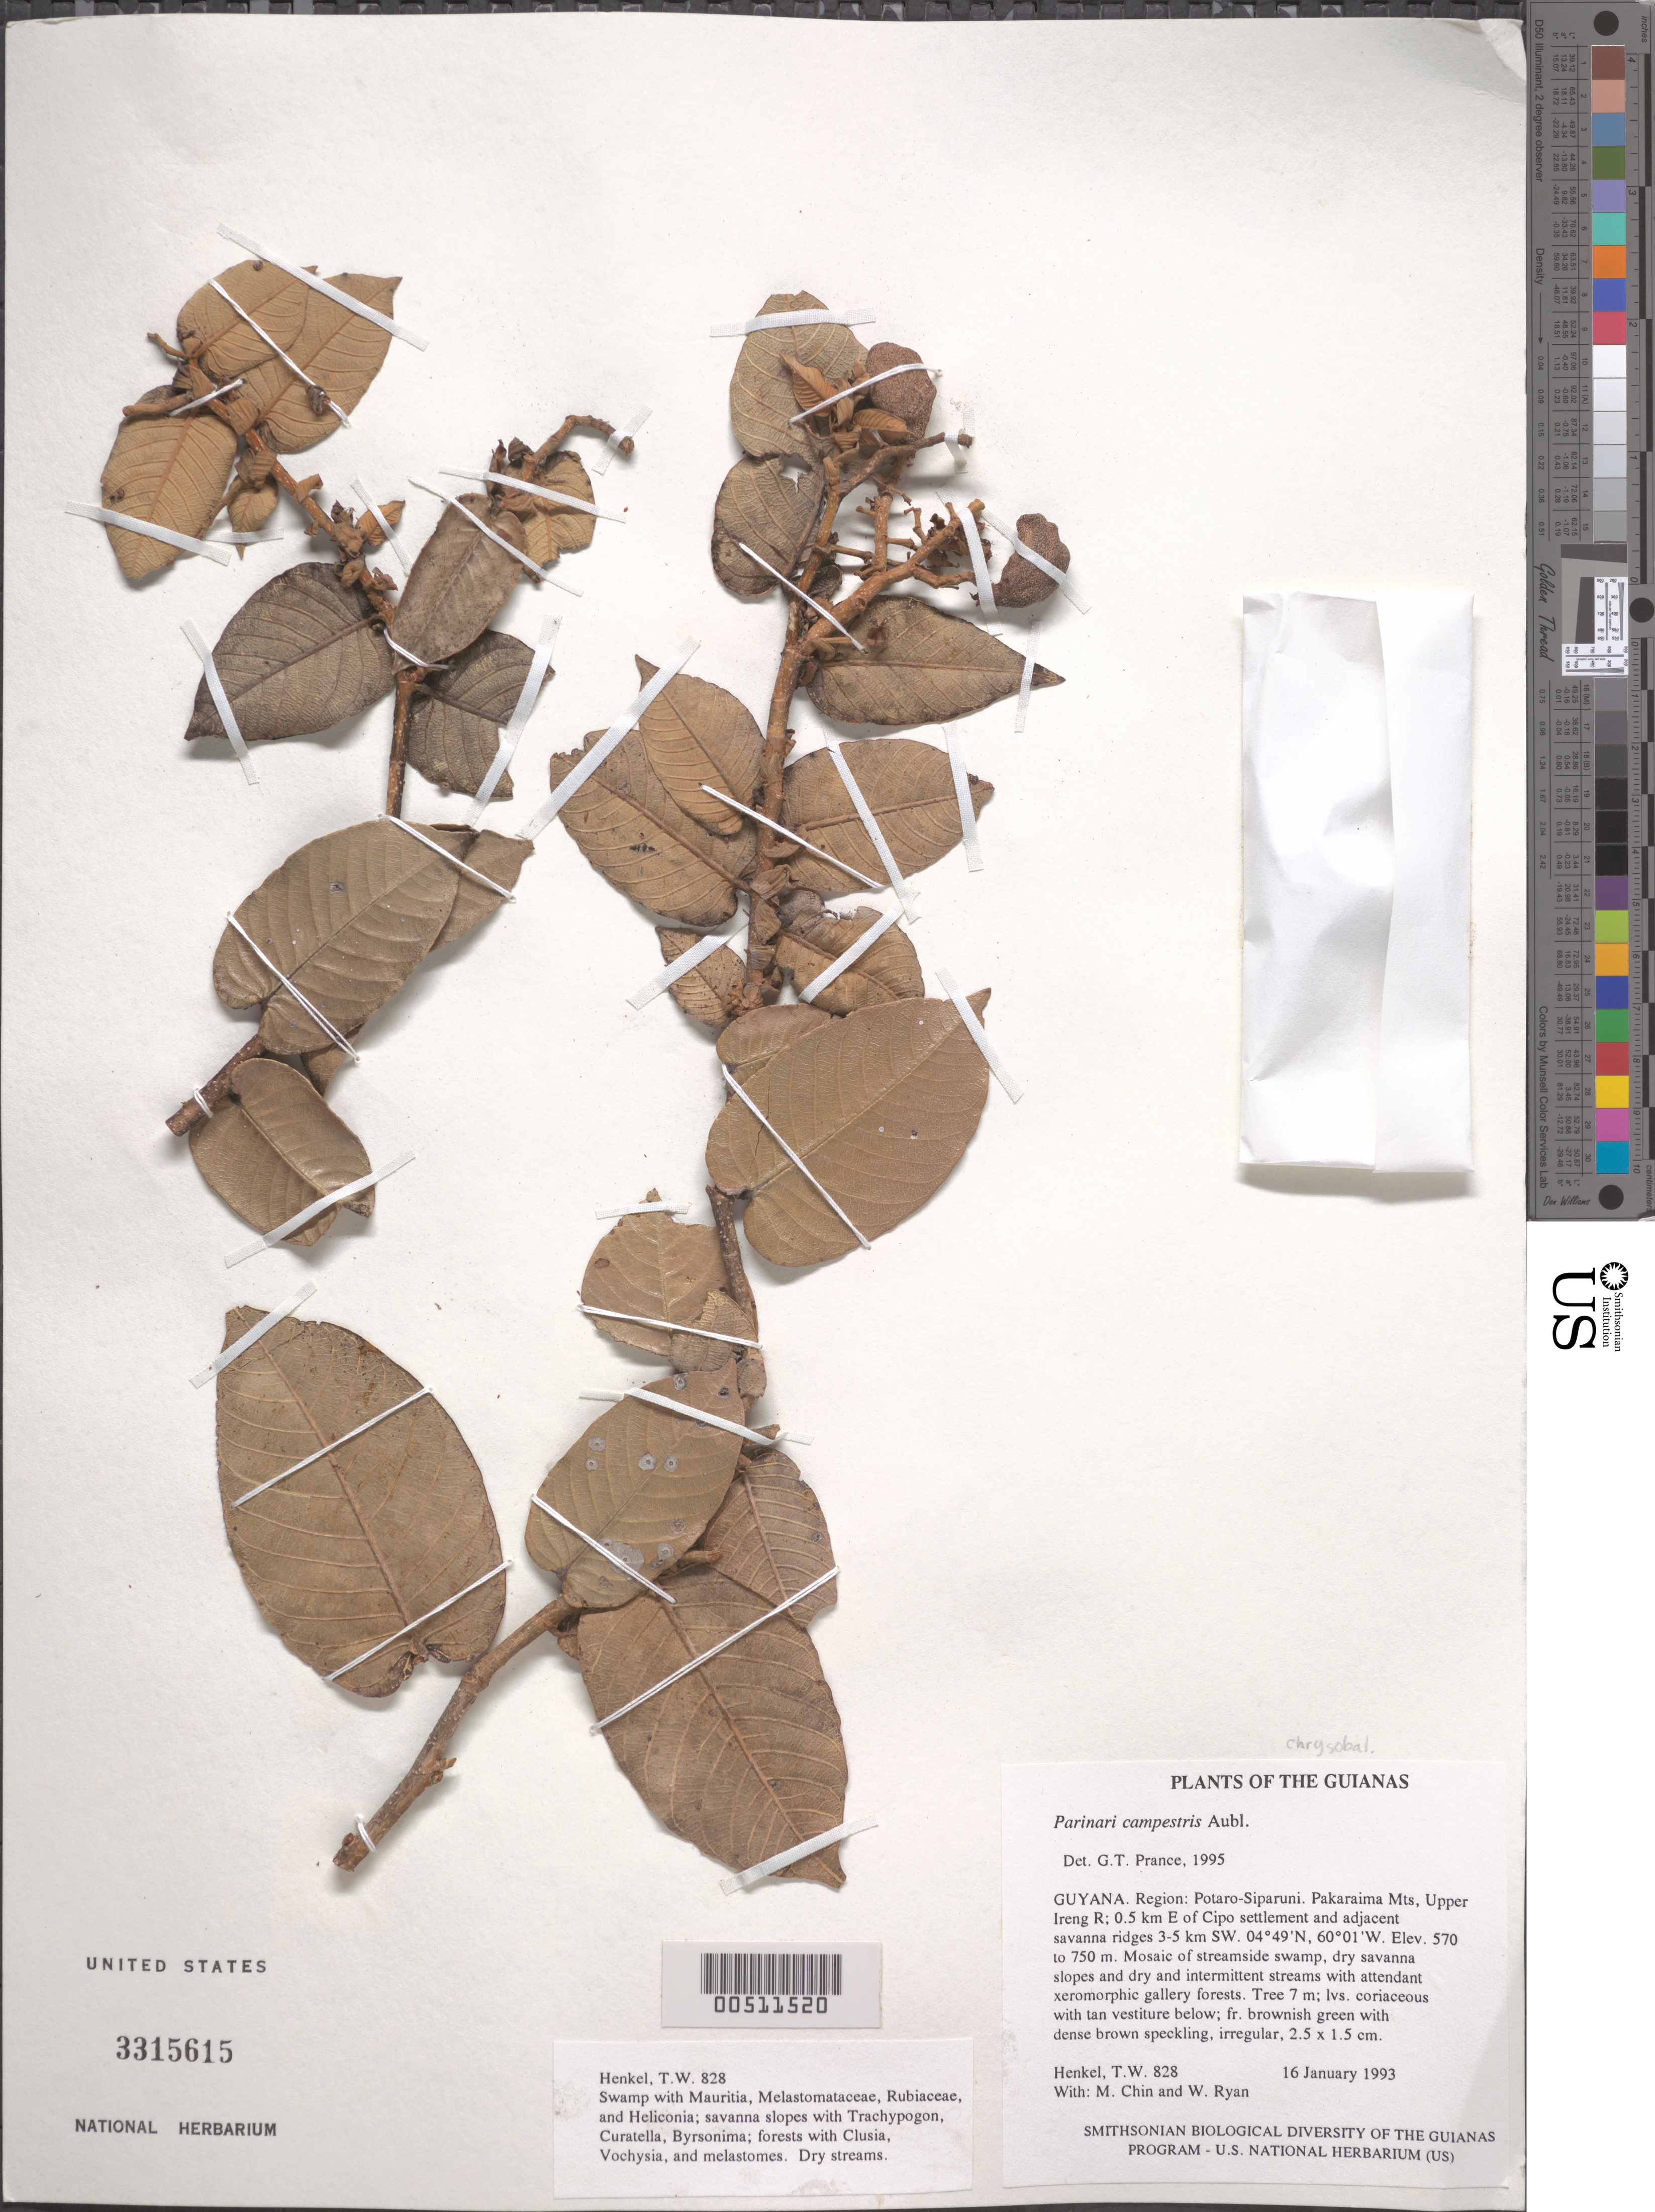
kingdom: Plantae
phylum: Tracheophyta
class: Magnoliopsida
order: Malpighiales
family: Chrysobalanaceae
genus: Parinari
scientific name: Parinari campestris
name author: Aubl.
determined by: Prance, G. T.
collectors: T. Henkel, M. Chin & W. Ryan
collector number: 828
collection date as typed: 16 January 1993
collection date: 1993-01-16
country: Guyana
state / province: Potaro-Siparuni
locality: Pakaraima Mts, Upper Ireng R; 0.5 km E of Cipo settlement and adjacent savanna ridges 3-5 km SW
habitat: Mosaic of streamside swamp, dry savanna slopes and dry and intermittent streams with attendant xeromorphic gallery forests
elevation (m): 570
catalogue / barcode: US 3315615